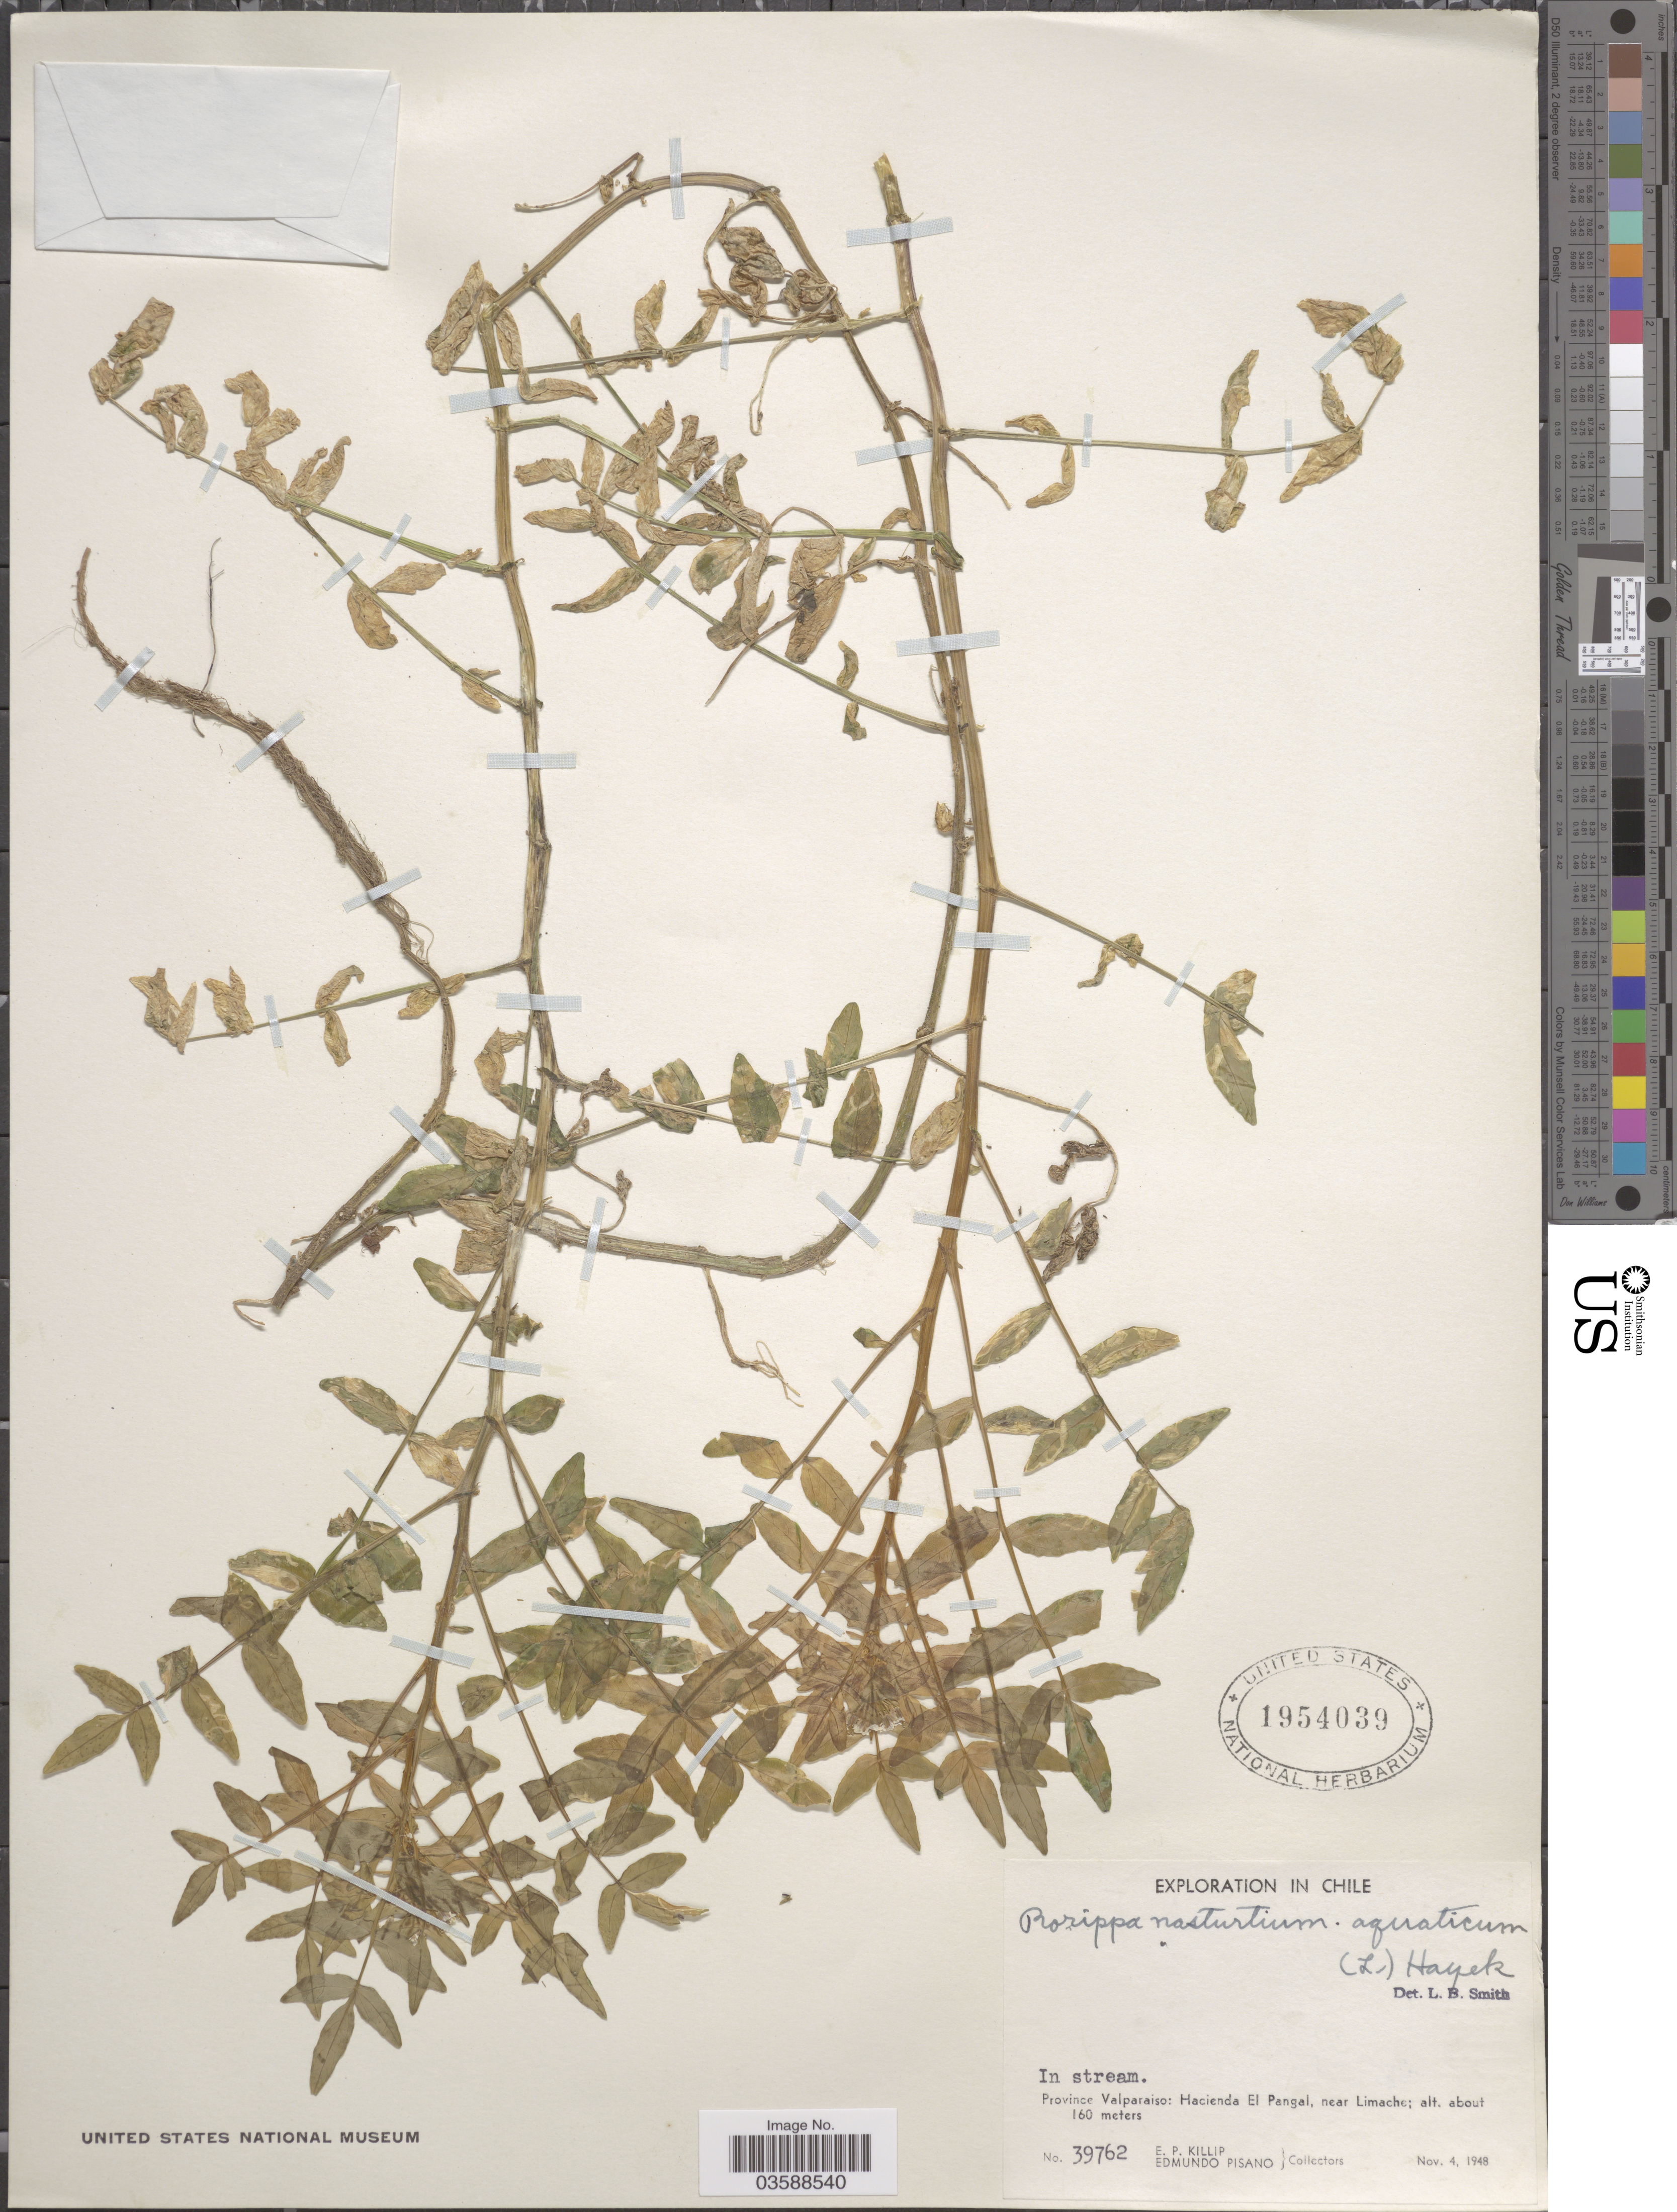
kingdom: Plantae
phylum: Tracheophyta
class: Magnoliopsida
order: Brassicales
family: Brassicaceae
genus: Nasturtium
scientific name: Nasturtium officinale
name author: R. Br.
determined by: Strong, M. T., (US), Smithsonian Institution - National Museum of Natural History (UNITED STATES)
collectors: E. P. Killip & E. Pisano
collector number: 39762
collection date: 1948-11-04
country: Chile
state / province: Valparaíso (V)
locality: Province Valparaiso: Hacienda El Pangal, near Limache.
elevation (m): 160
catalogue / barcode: US 1954039